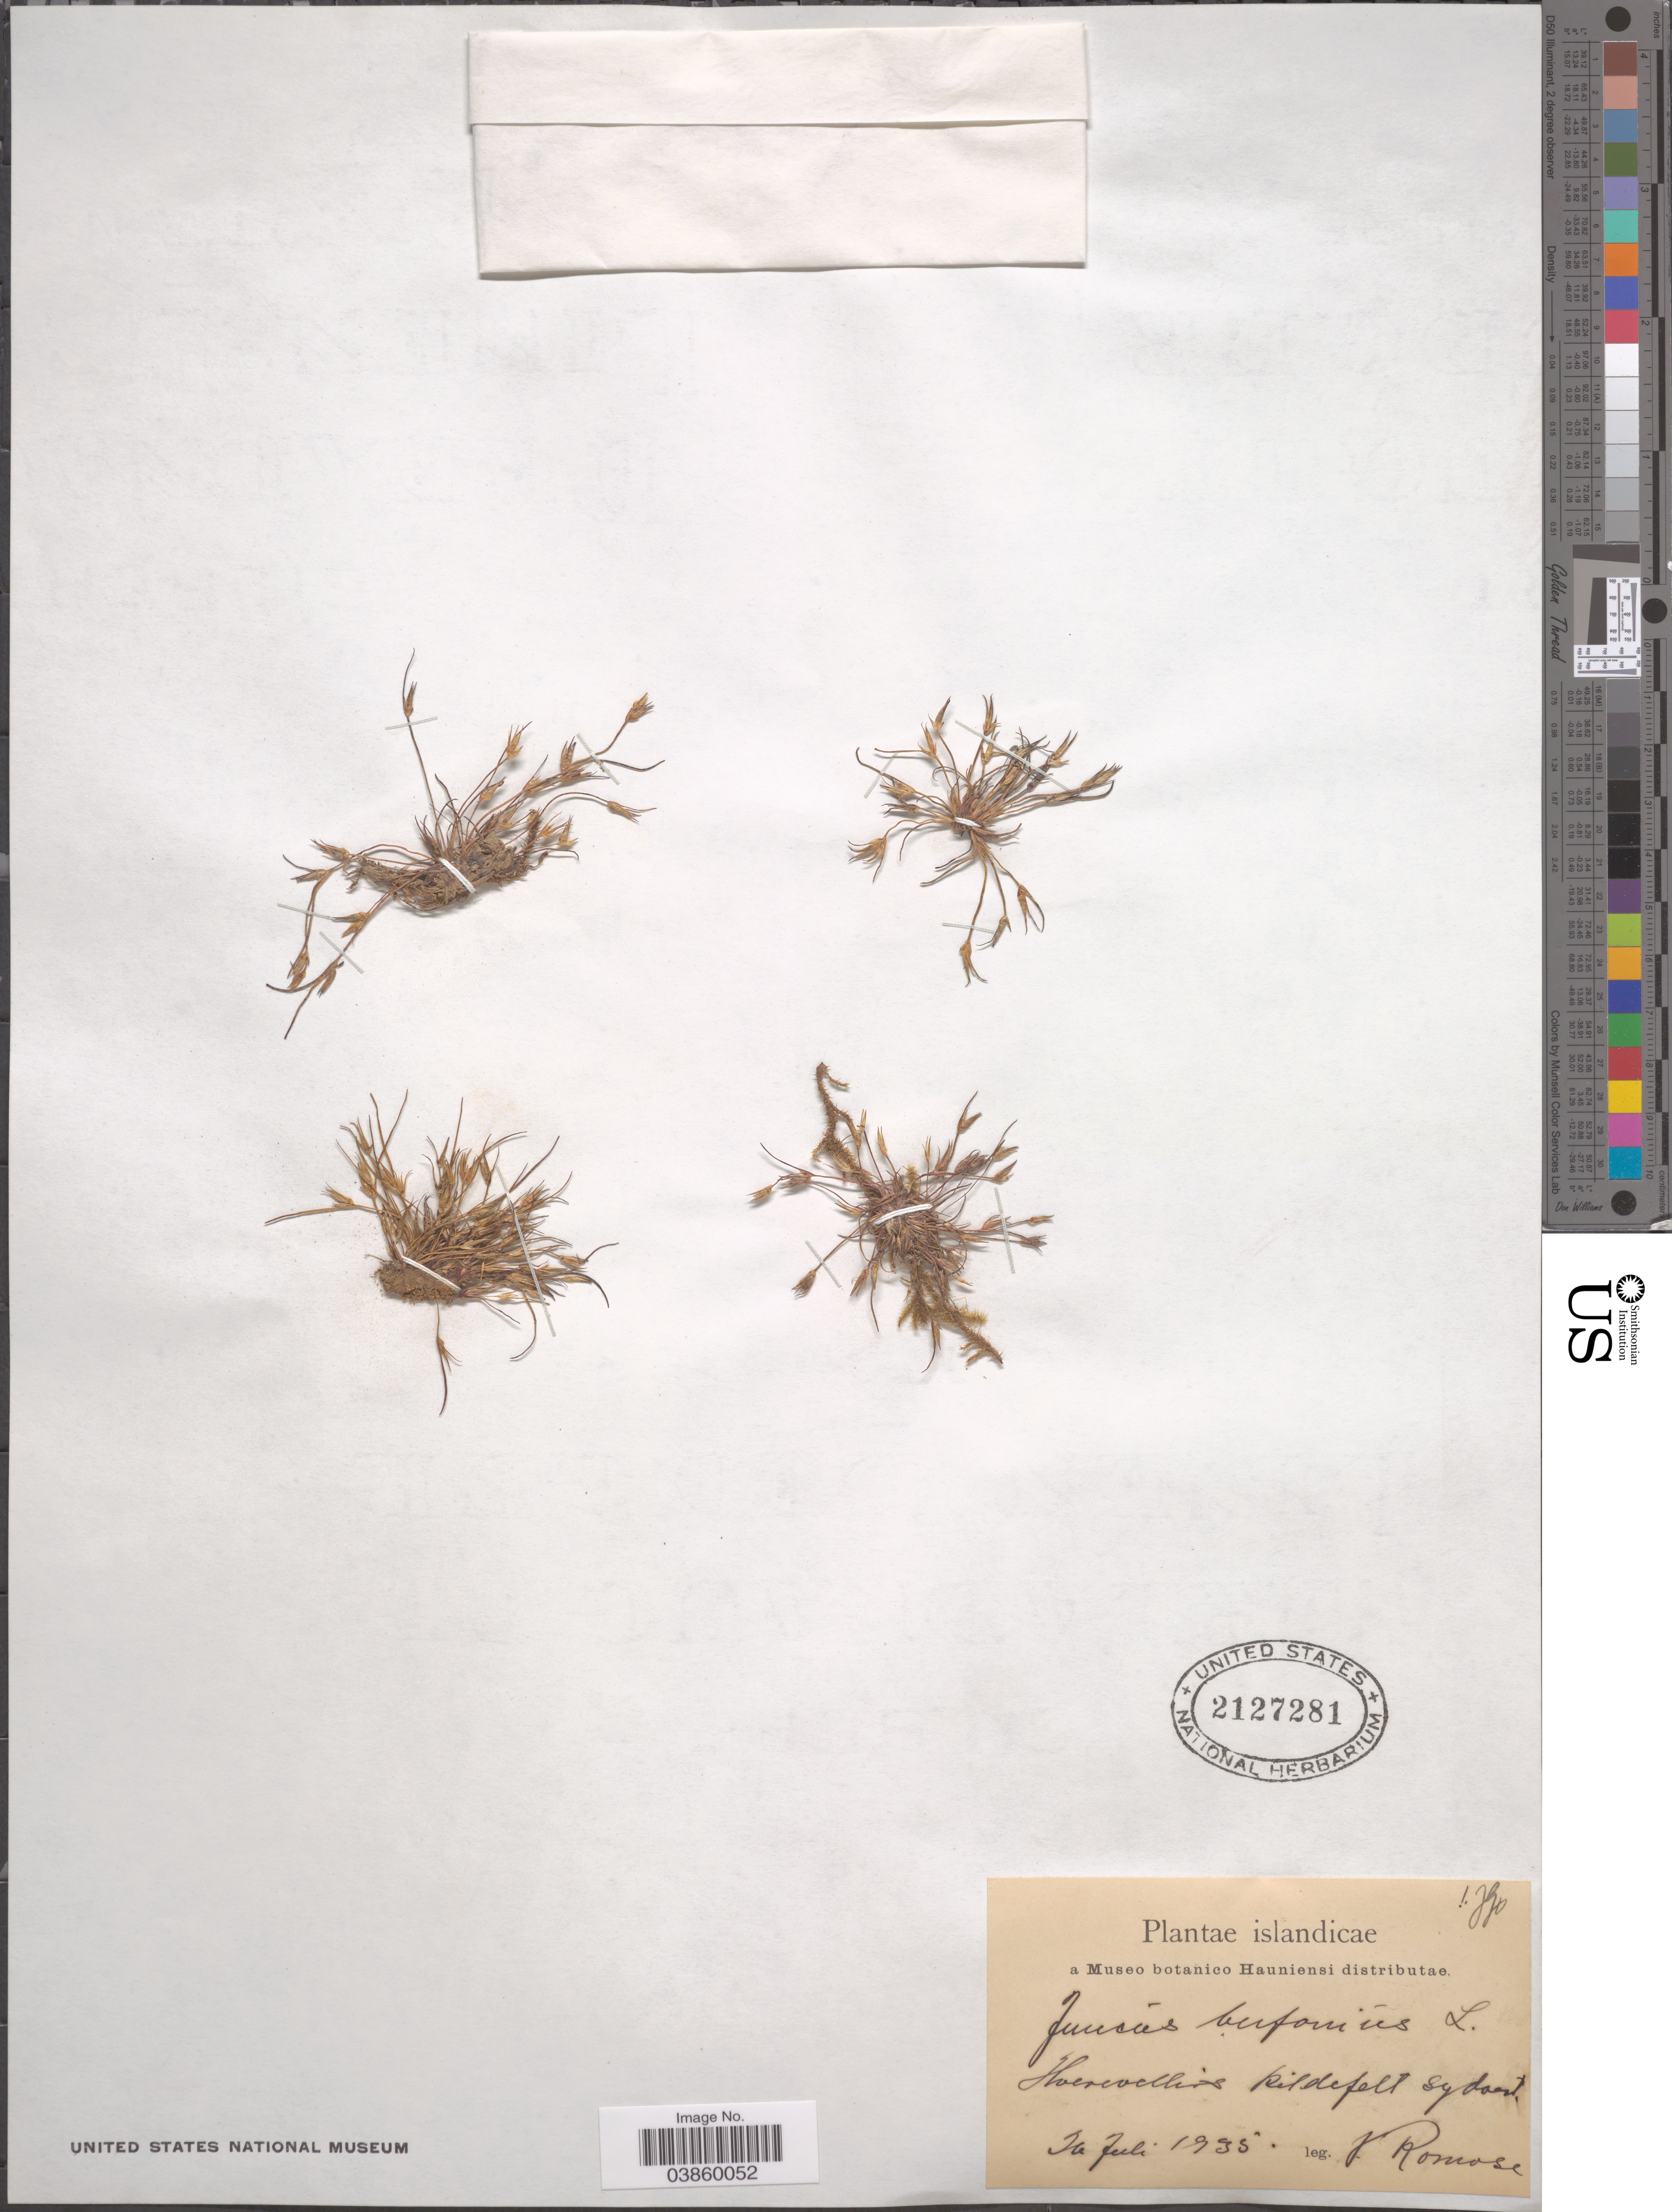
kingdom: Plantae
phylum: Tracheophyta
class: Liliopsida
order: Poales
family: Juncaceae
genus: Juncus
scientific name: Juncus bufonius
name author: L.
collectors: V. Romose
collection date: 1935-07-26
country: Iceland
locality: Islandicae. Hoercocclis kildefelt sydvest. [interpreted]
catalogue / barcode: US 2127281